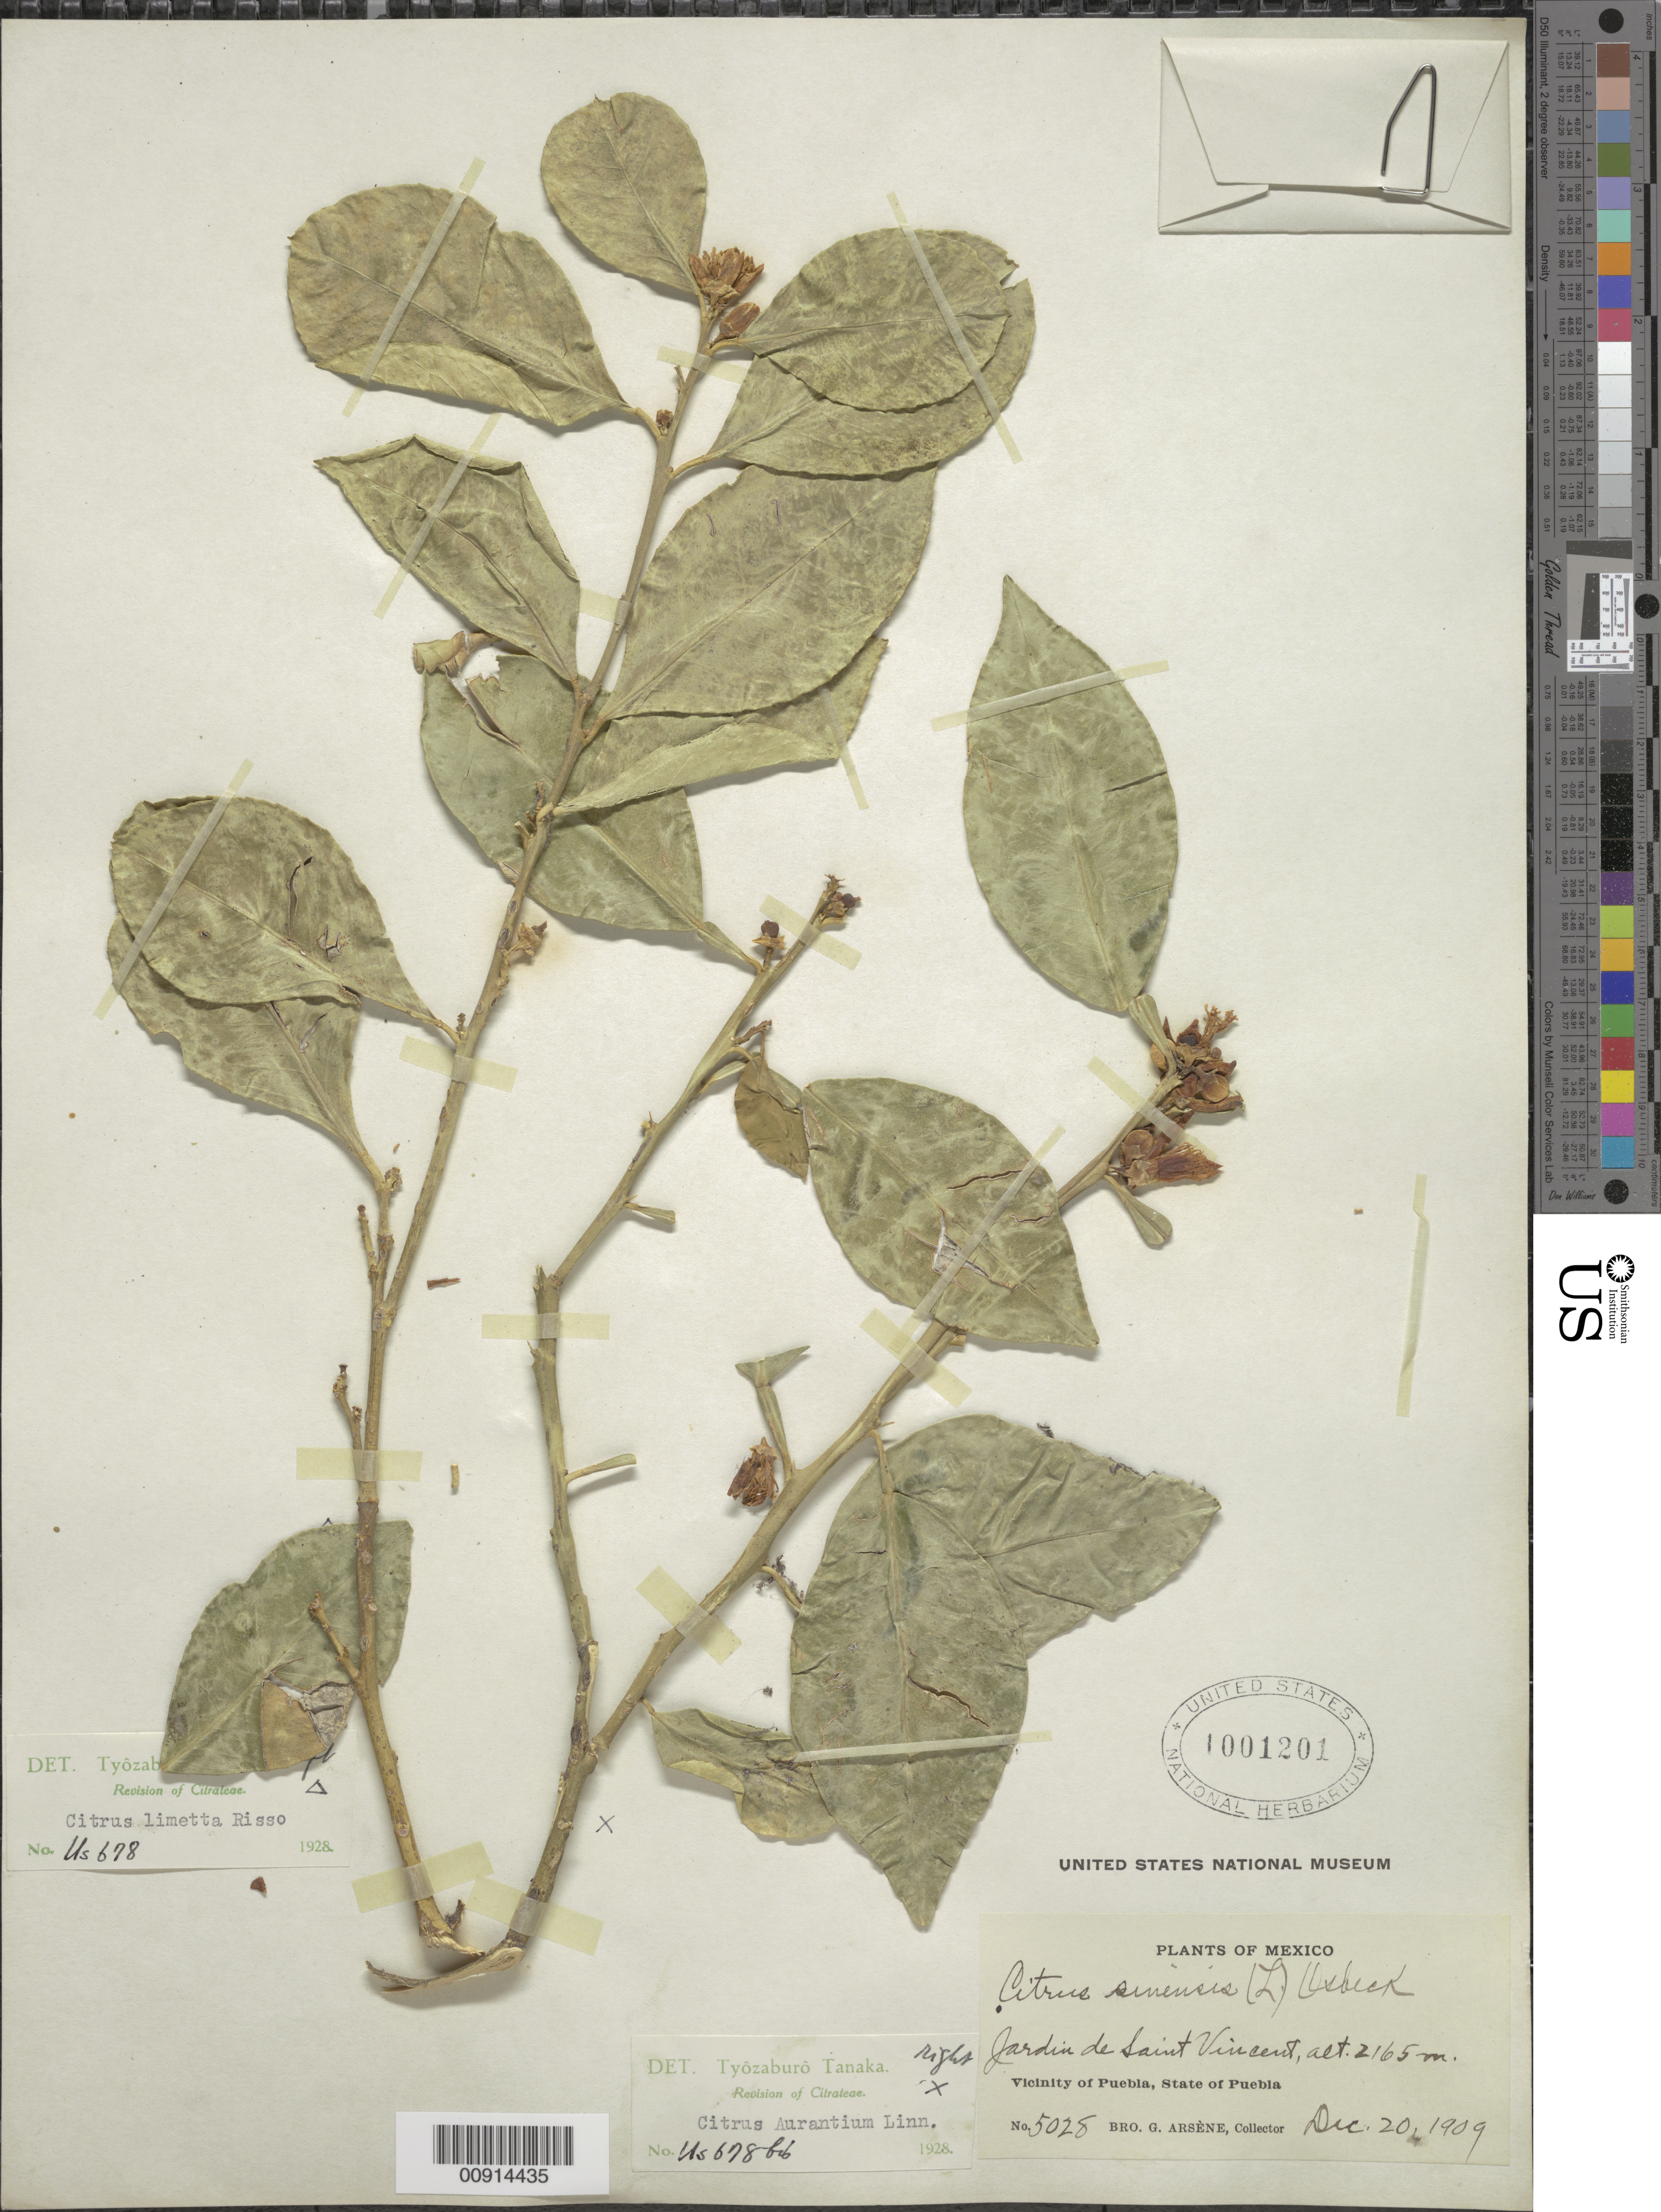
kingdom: Plantae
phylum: Tracheophyta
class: Magnoliopsida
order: Sapindales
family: Rutaceae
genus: Citrus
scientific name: Citrus x aurantium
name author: L.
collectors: Bro. G. Arsène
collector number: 5028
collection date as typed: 20 Dec 1909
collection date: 1909-12-20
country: Mexico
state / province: Puebla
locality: Jardín de Saint Vincent. Vicinity of Puebla, State of Puebla.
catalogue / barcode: US 1001201